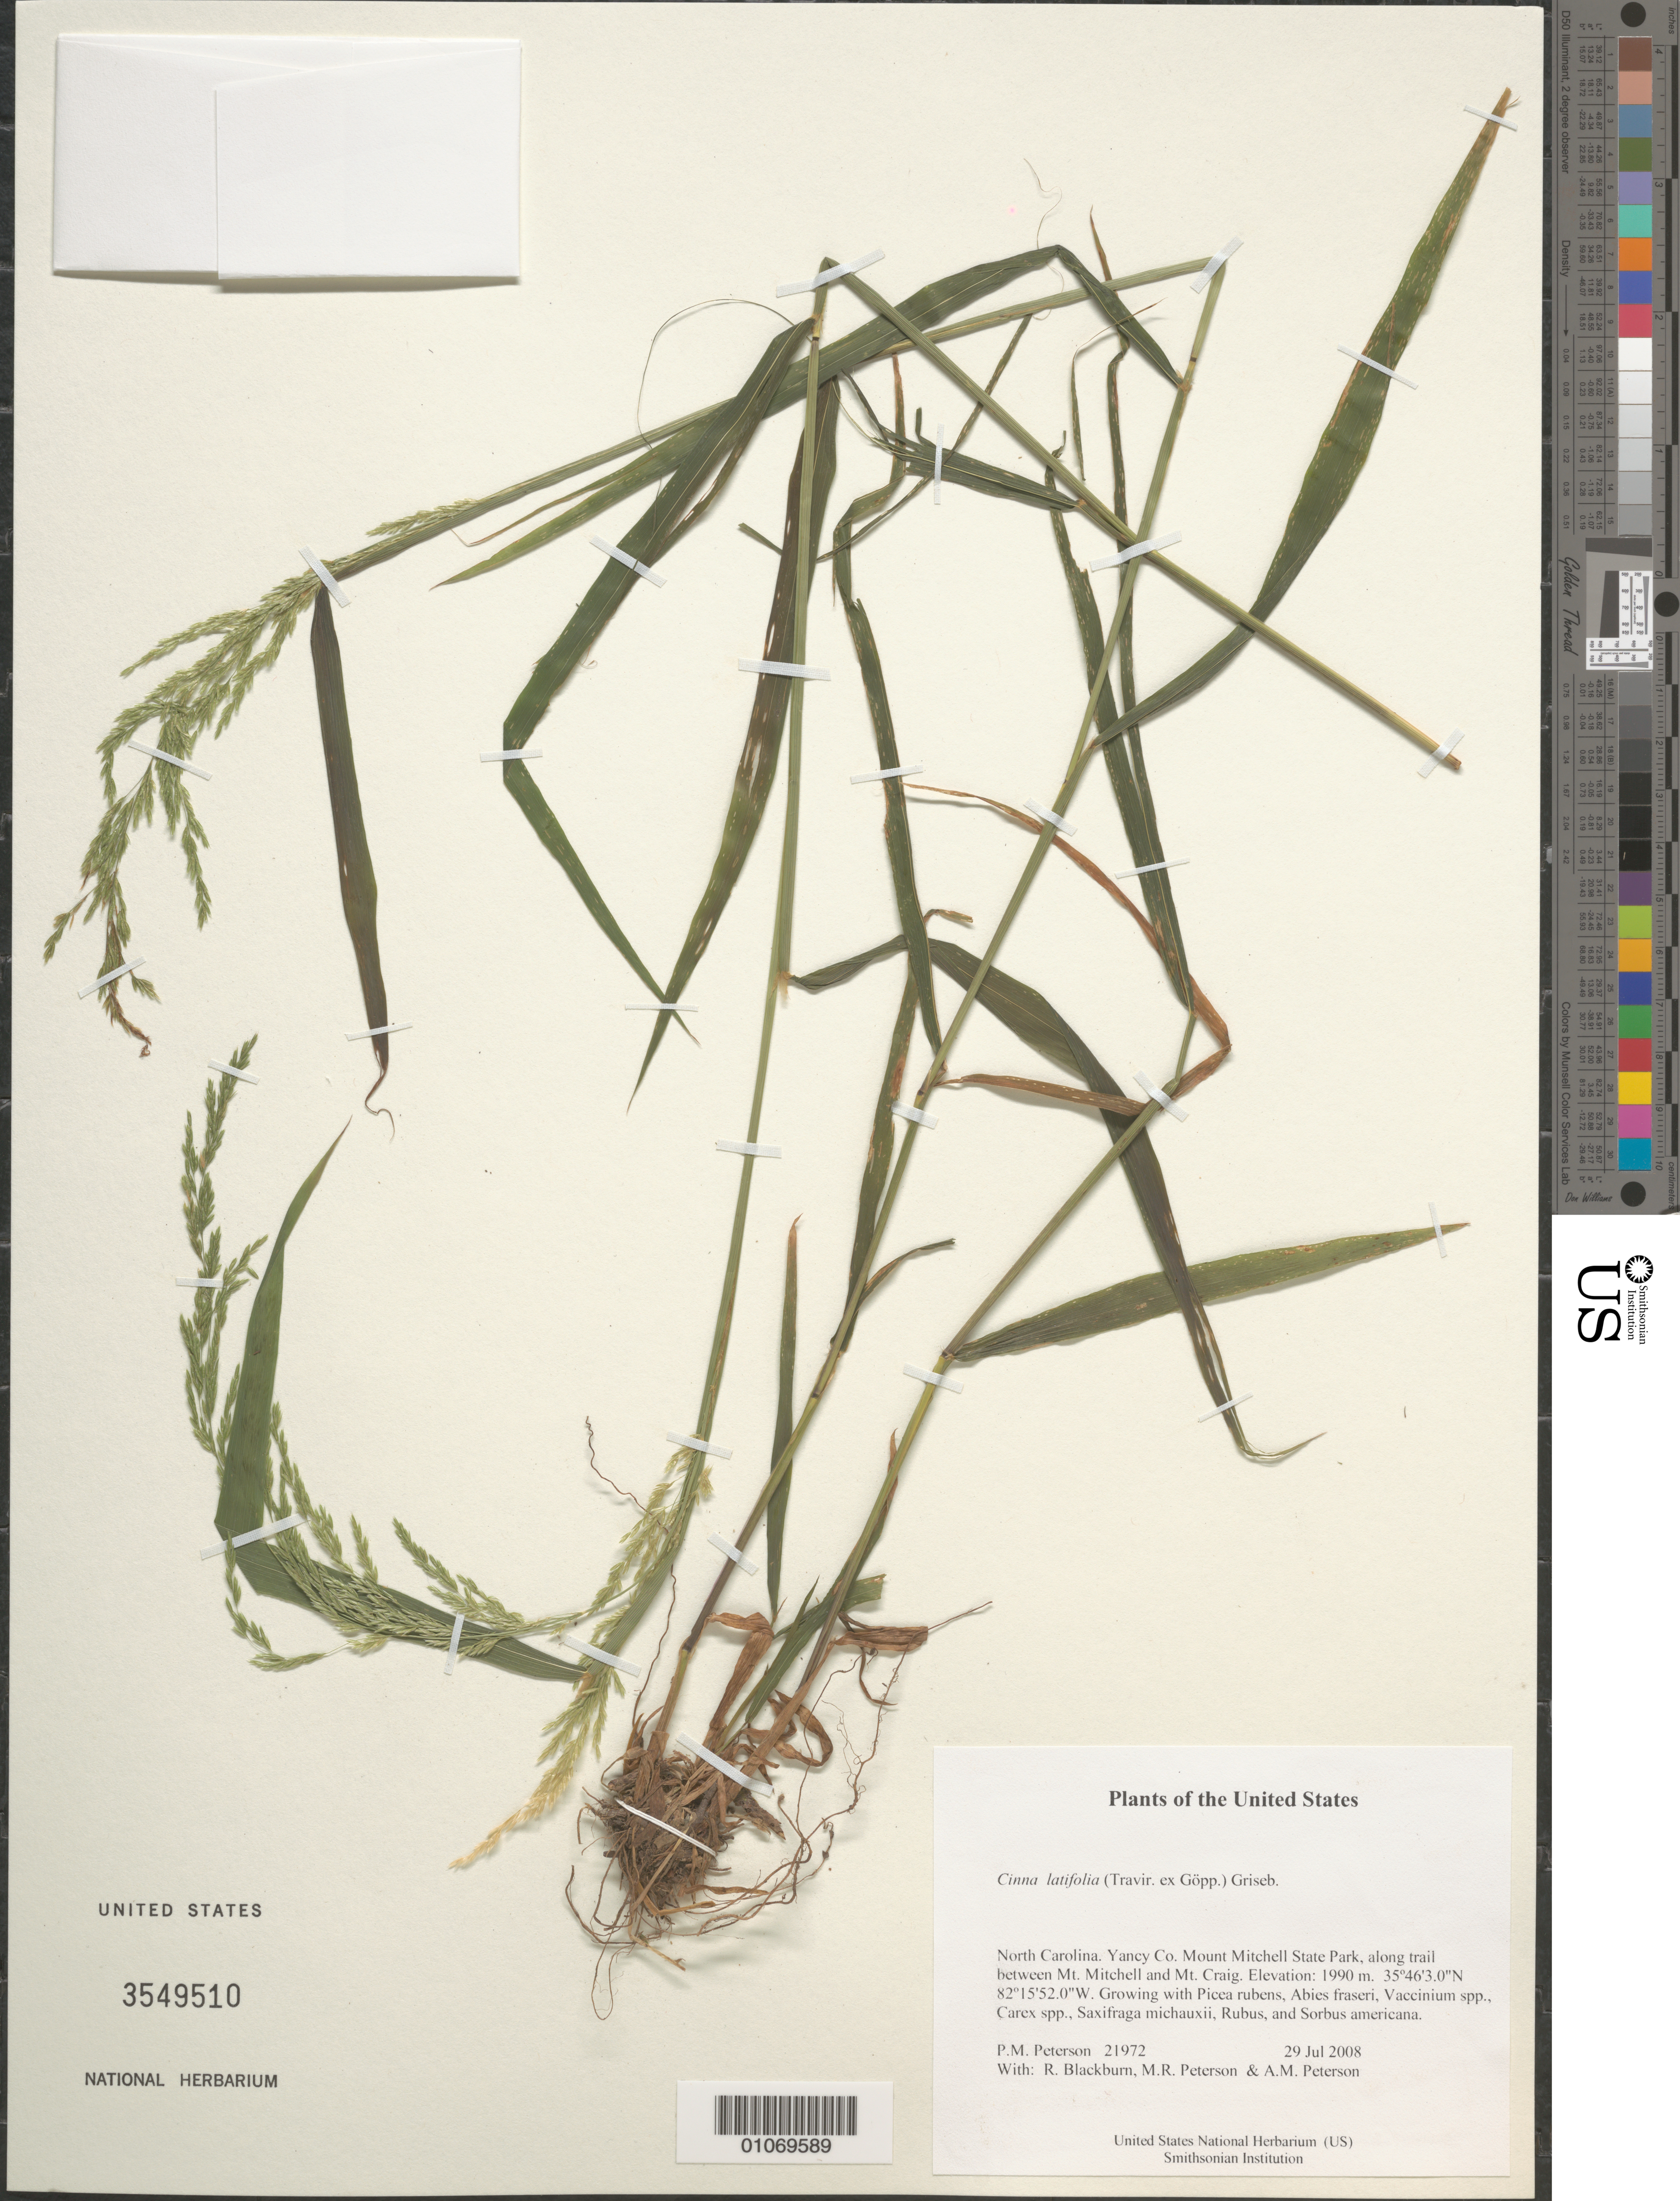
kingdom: Plantae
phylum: Tracheophyta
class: Liliopsida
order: Poales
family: Poaceae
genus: Cinna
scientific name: Cinna latifolia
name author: (Trevir. ex Goeppert) Griseb.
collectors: P. M. Peterson, R. Blackburn, M. Peterson & A. M. Peterson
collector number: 21972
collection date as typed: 29 Jul 2008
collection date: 2008-07-29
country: United States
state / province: North Carolina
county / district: Yancy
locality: Mount Mitchell State Park, along trail between Mt. Mitchell and Mt. Craig.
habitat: Growing with Picea rubens, Abies fraseri, Vaccinium spp., Carex spp., Saxifraga michauxii, Rubus, and Sorbus americana.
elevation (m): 1990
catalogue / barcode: US 3549510